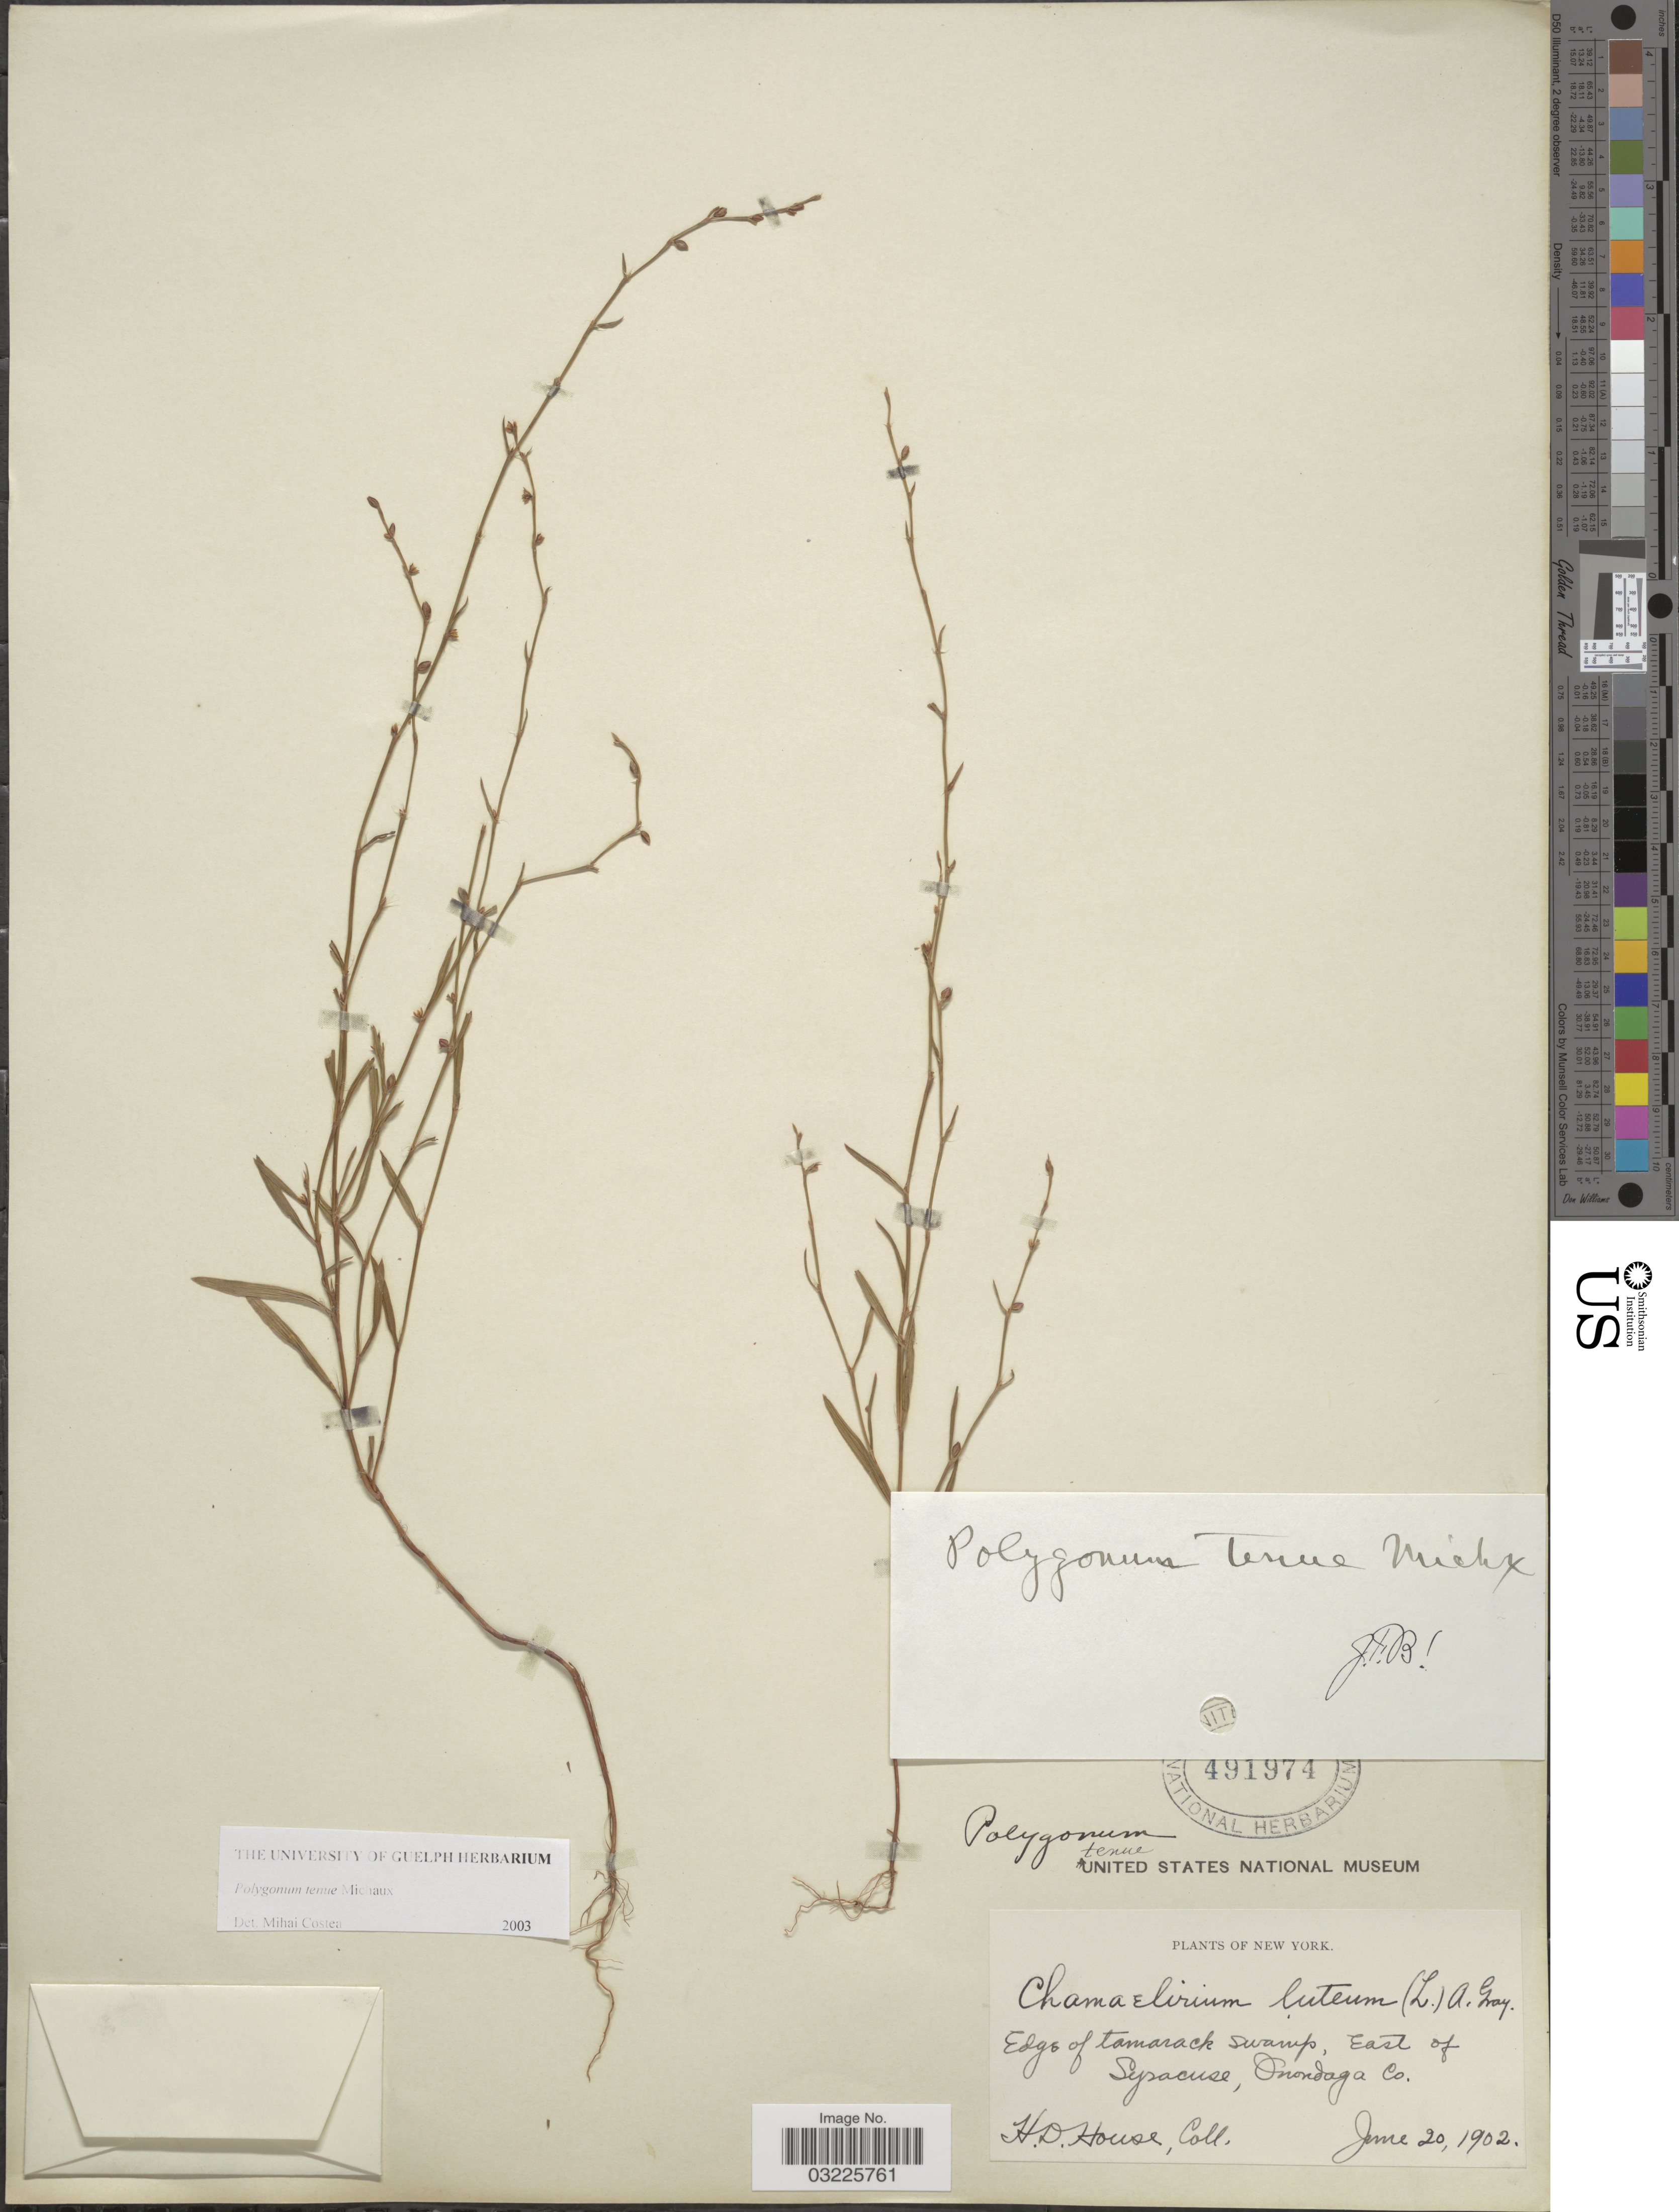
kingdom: Plantae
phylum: Tracheophyta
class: Magnoliopsida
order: Caryophyllales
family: Polygonaceae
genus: Polygonum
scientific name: Polygonum tenue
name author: F. Michx.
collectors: H. D. House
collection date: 1902-06-20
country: United States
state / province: New York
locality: East of Syracuse, Onondaga Co.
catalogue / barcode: US 491974